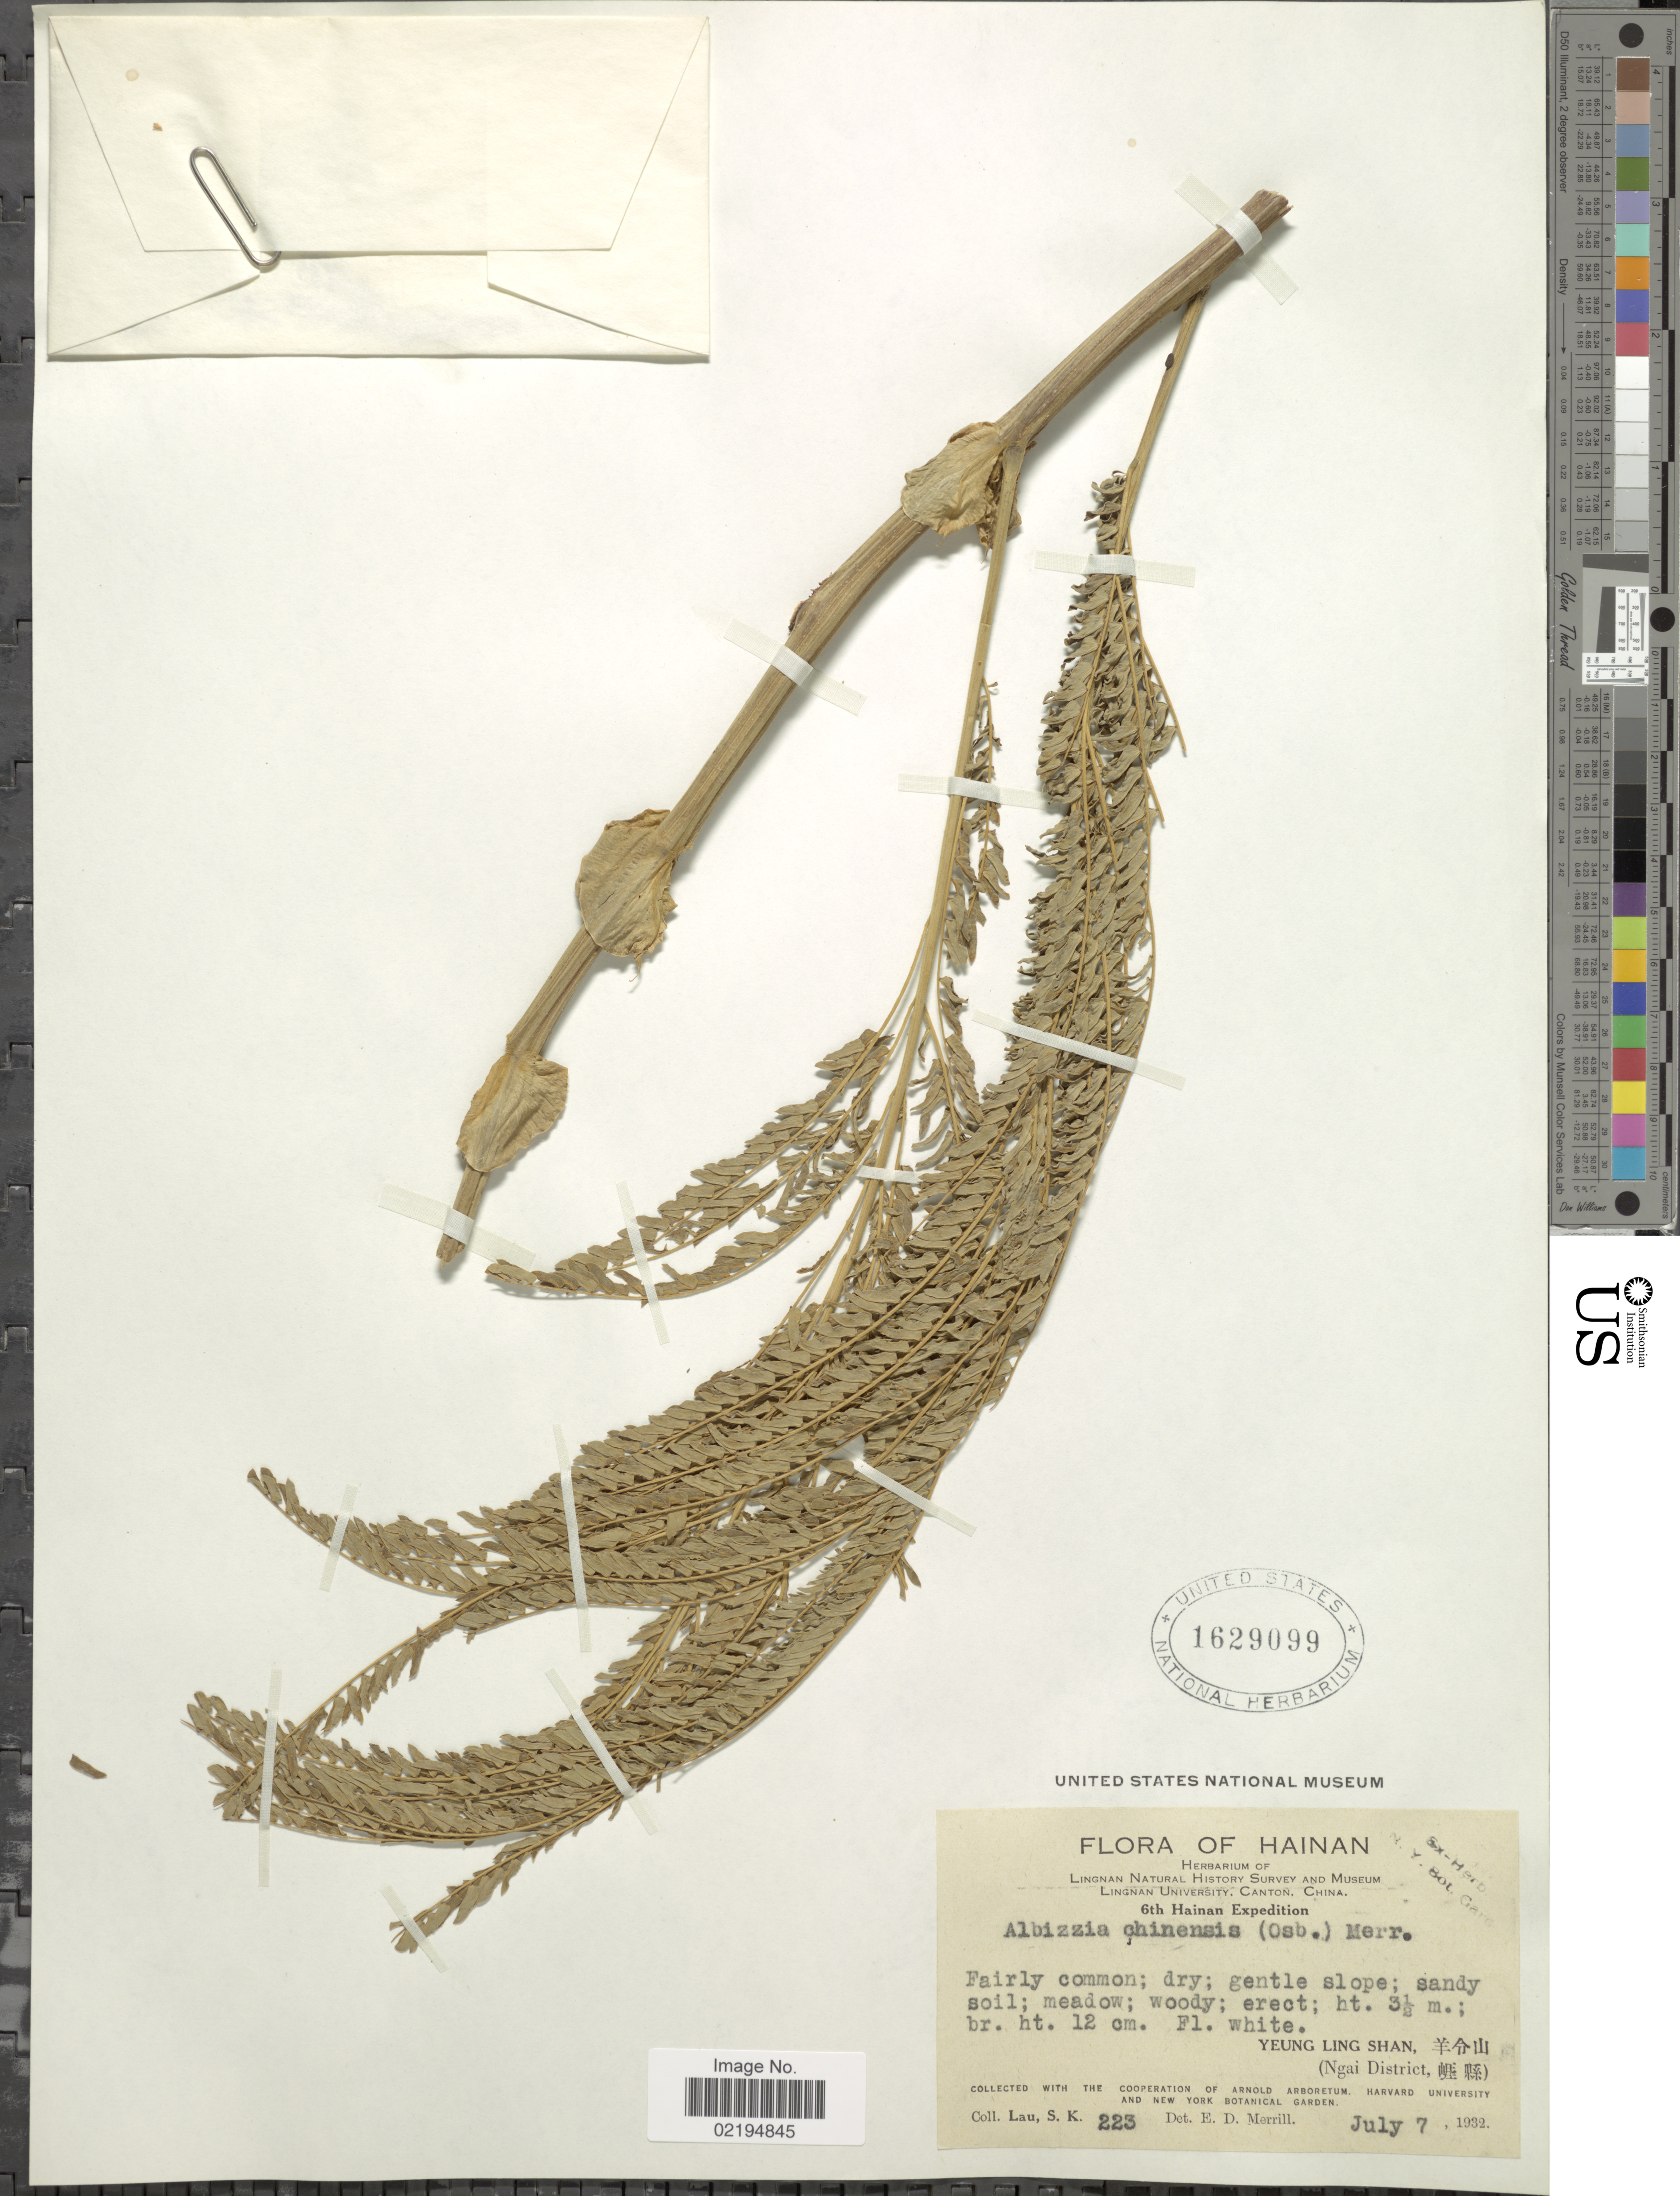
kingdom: Plantae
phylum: Tracheophyta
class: Magnoliopsida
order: Fabales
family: Fabaceae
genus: Albizia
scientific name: Albizia chinensis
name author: (Osbeck) Merr.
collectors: S. K. Lau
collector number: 223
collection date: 1932-07-07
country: China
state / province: Hainan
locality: Yeung Ling Shan (Ngai District).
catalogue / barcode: US 1629099